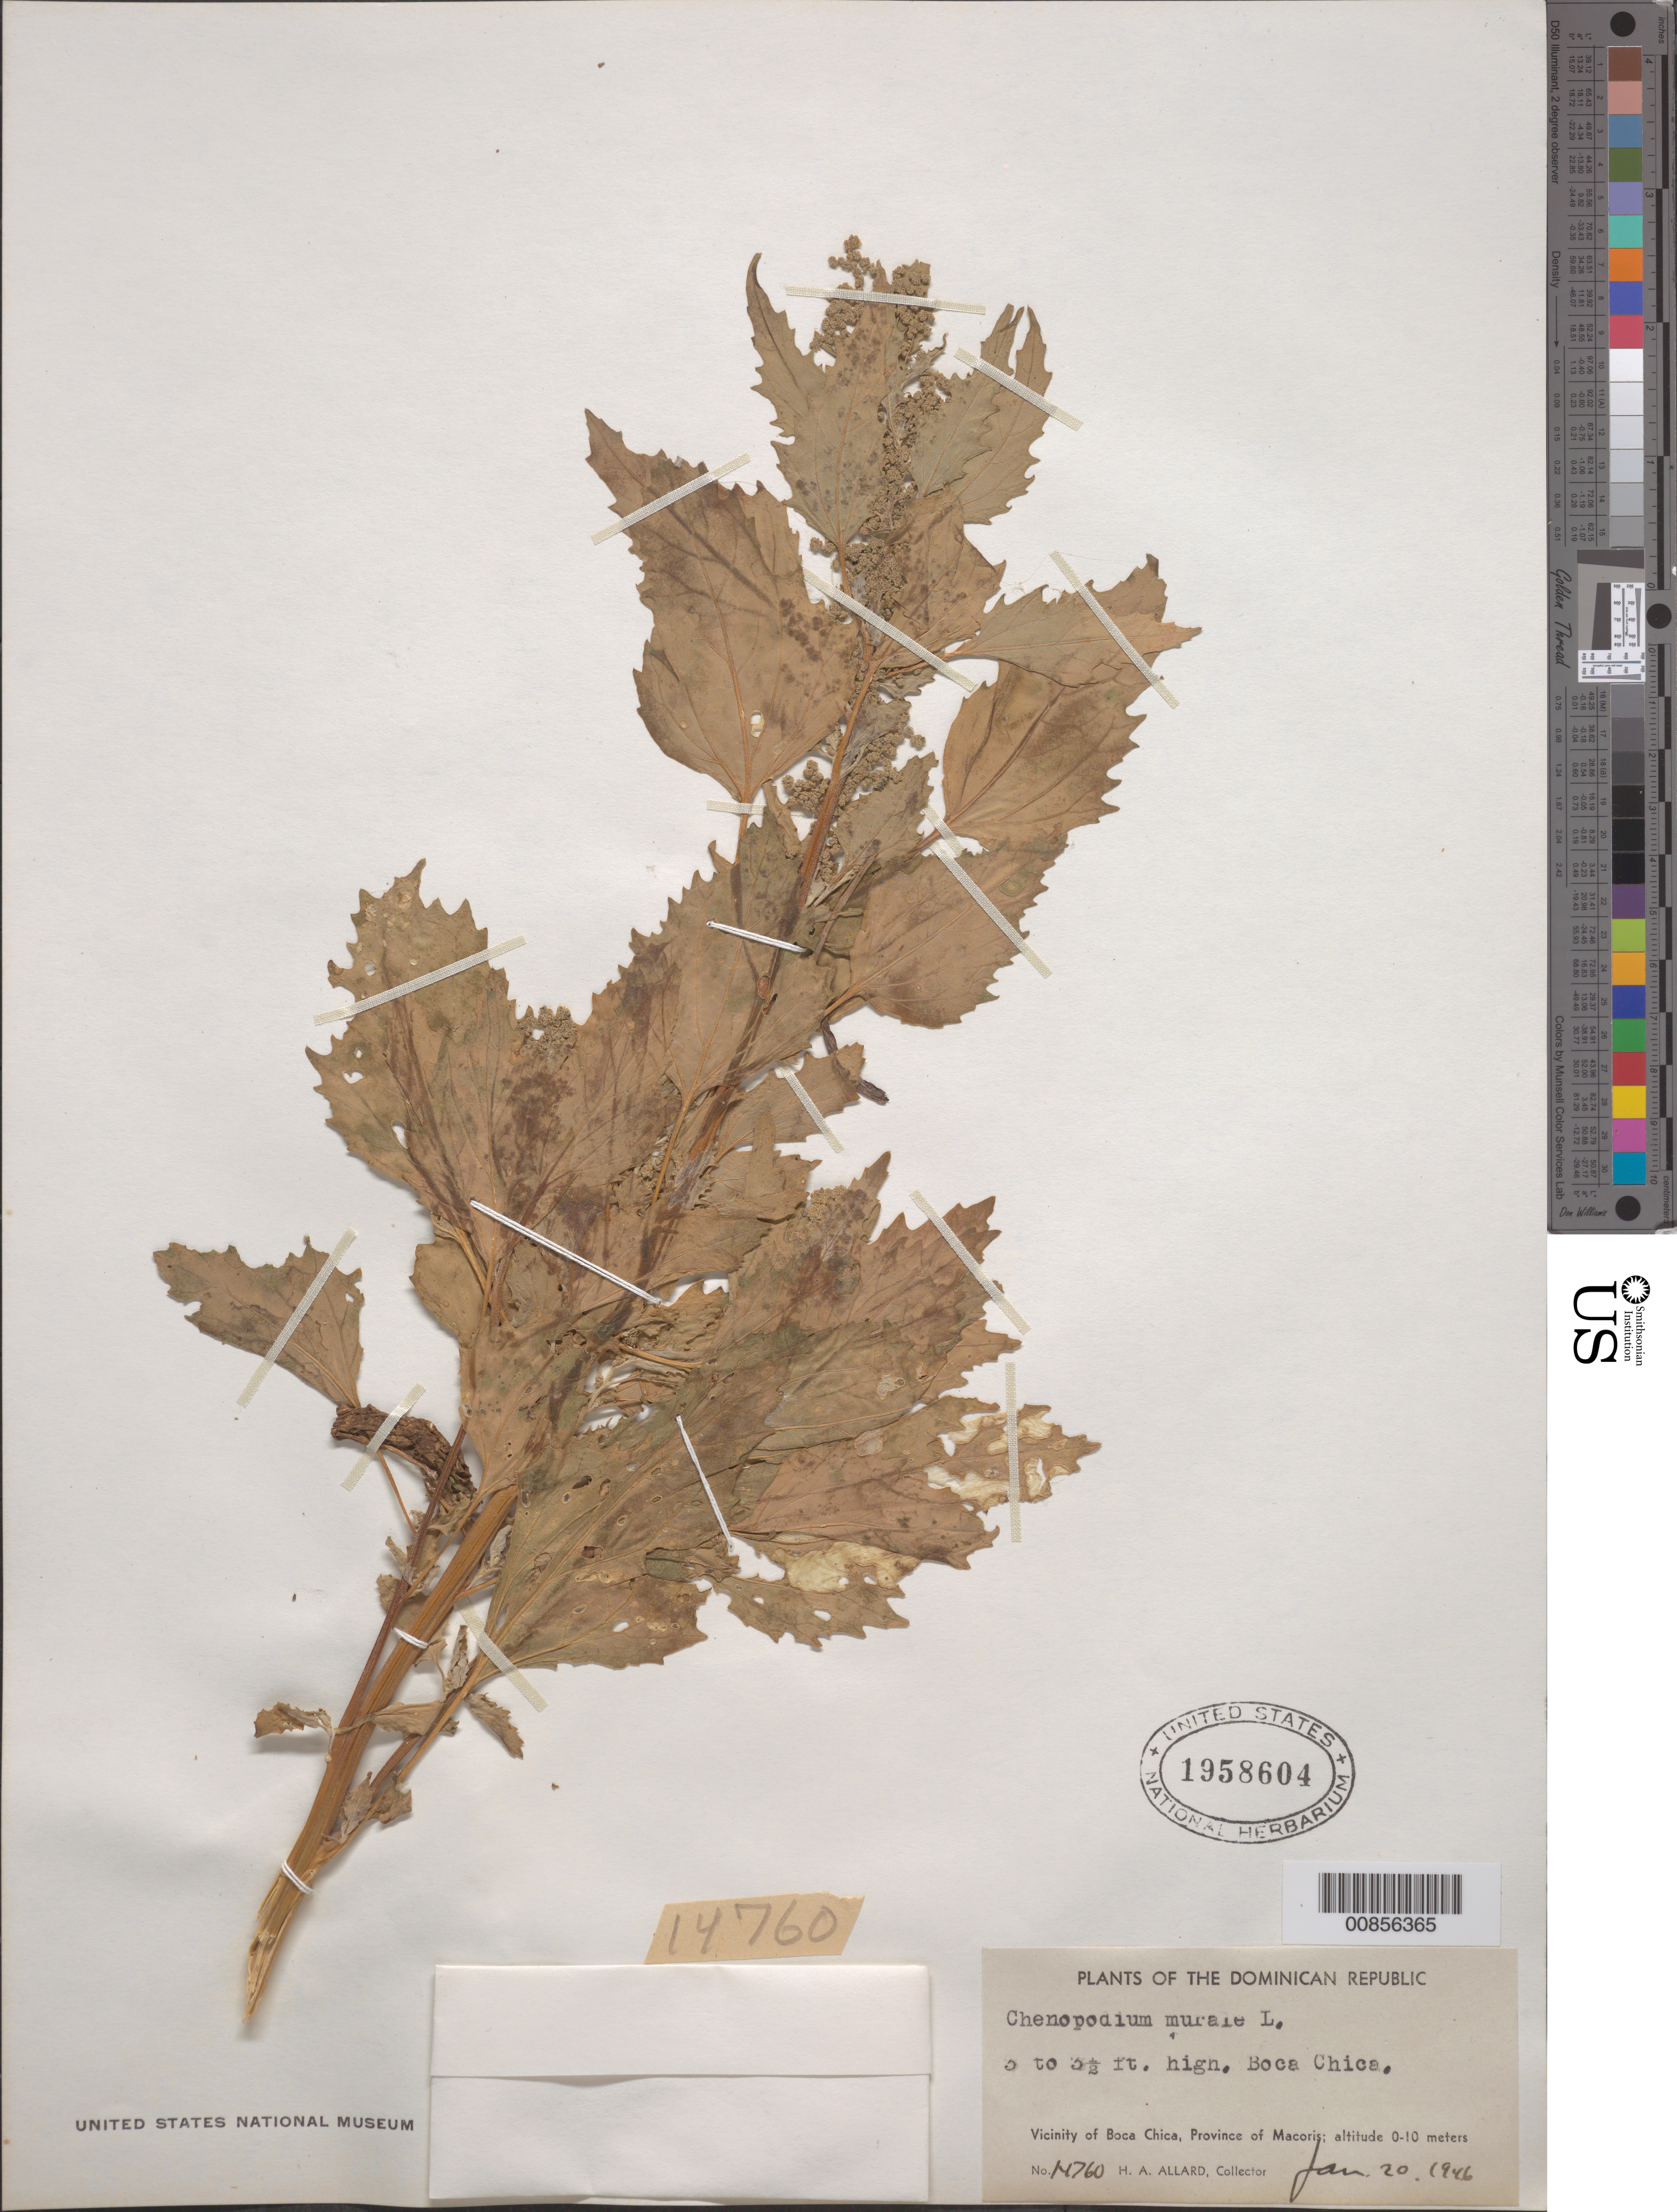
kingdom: Plantae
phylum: Tracheophyta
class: Magnoliopsida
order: Caryophyllales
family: Amaranthaceae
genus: Chenopodium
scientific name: Chenopodium murale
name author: L.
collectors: H. A. Allard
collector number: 14760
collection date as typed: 20 Jan 1946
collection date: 1946-01-20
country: Dominican Republic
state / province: San Pedro de Macoris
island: Hispaniola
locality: Boca Chica, Province of Macoris.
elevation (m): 0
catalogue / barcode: US 1958604